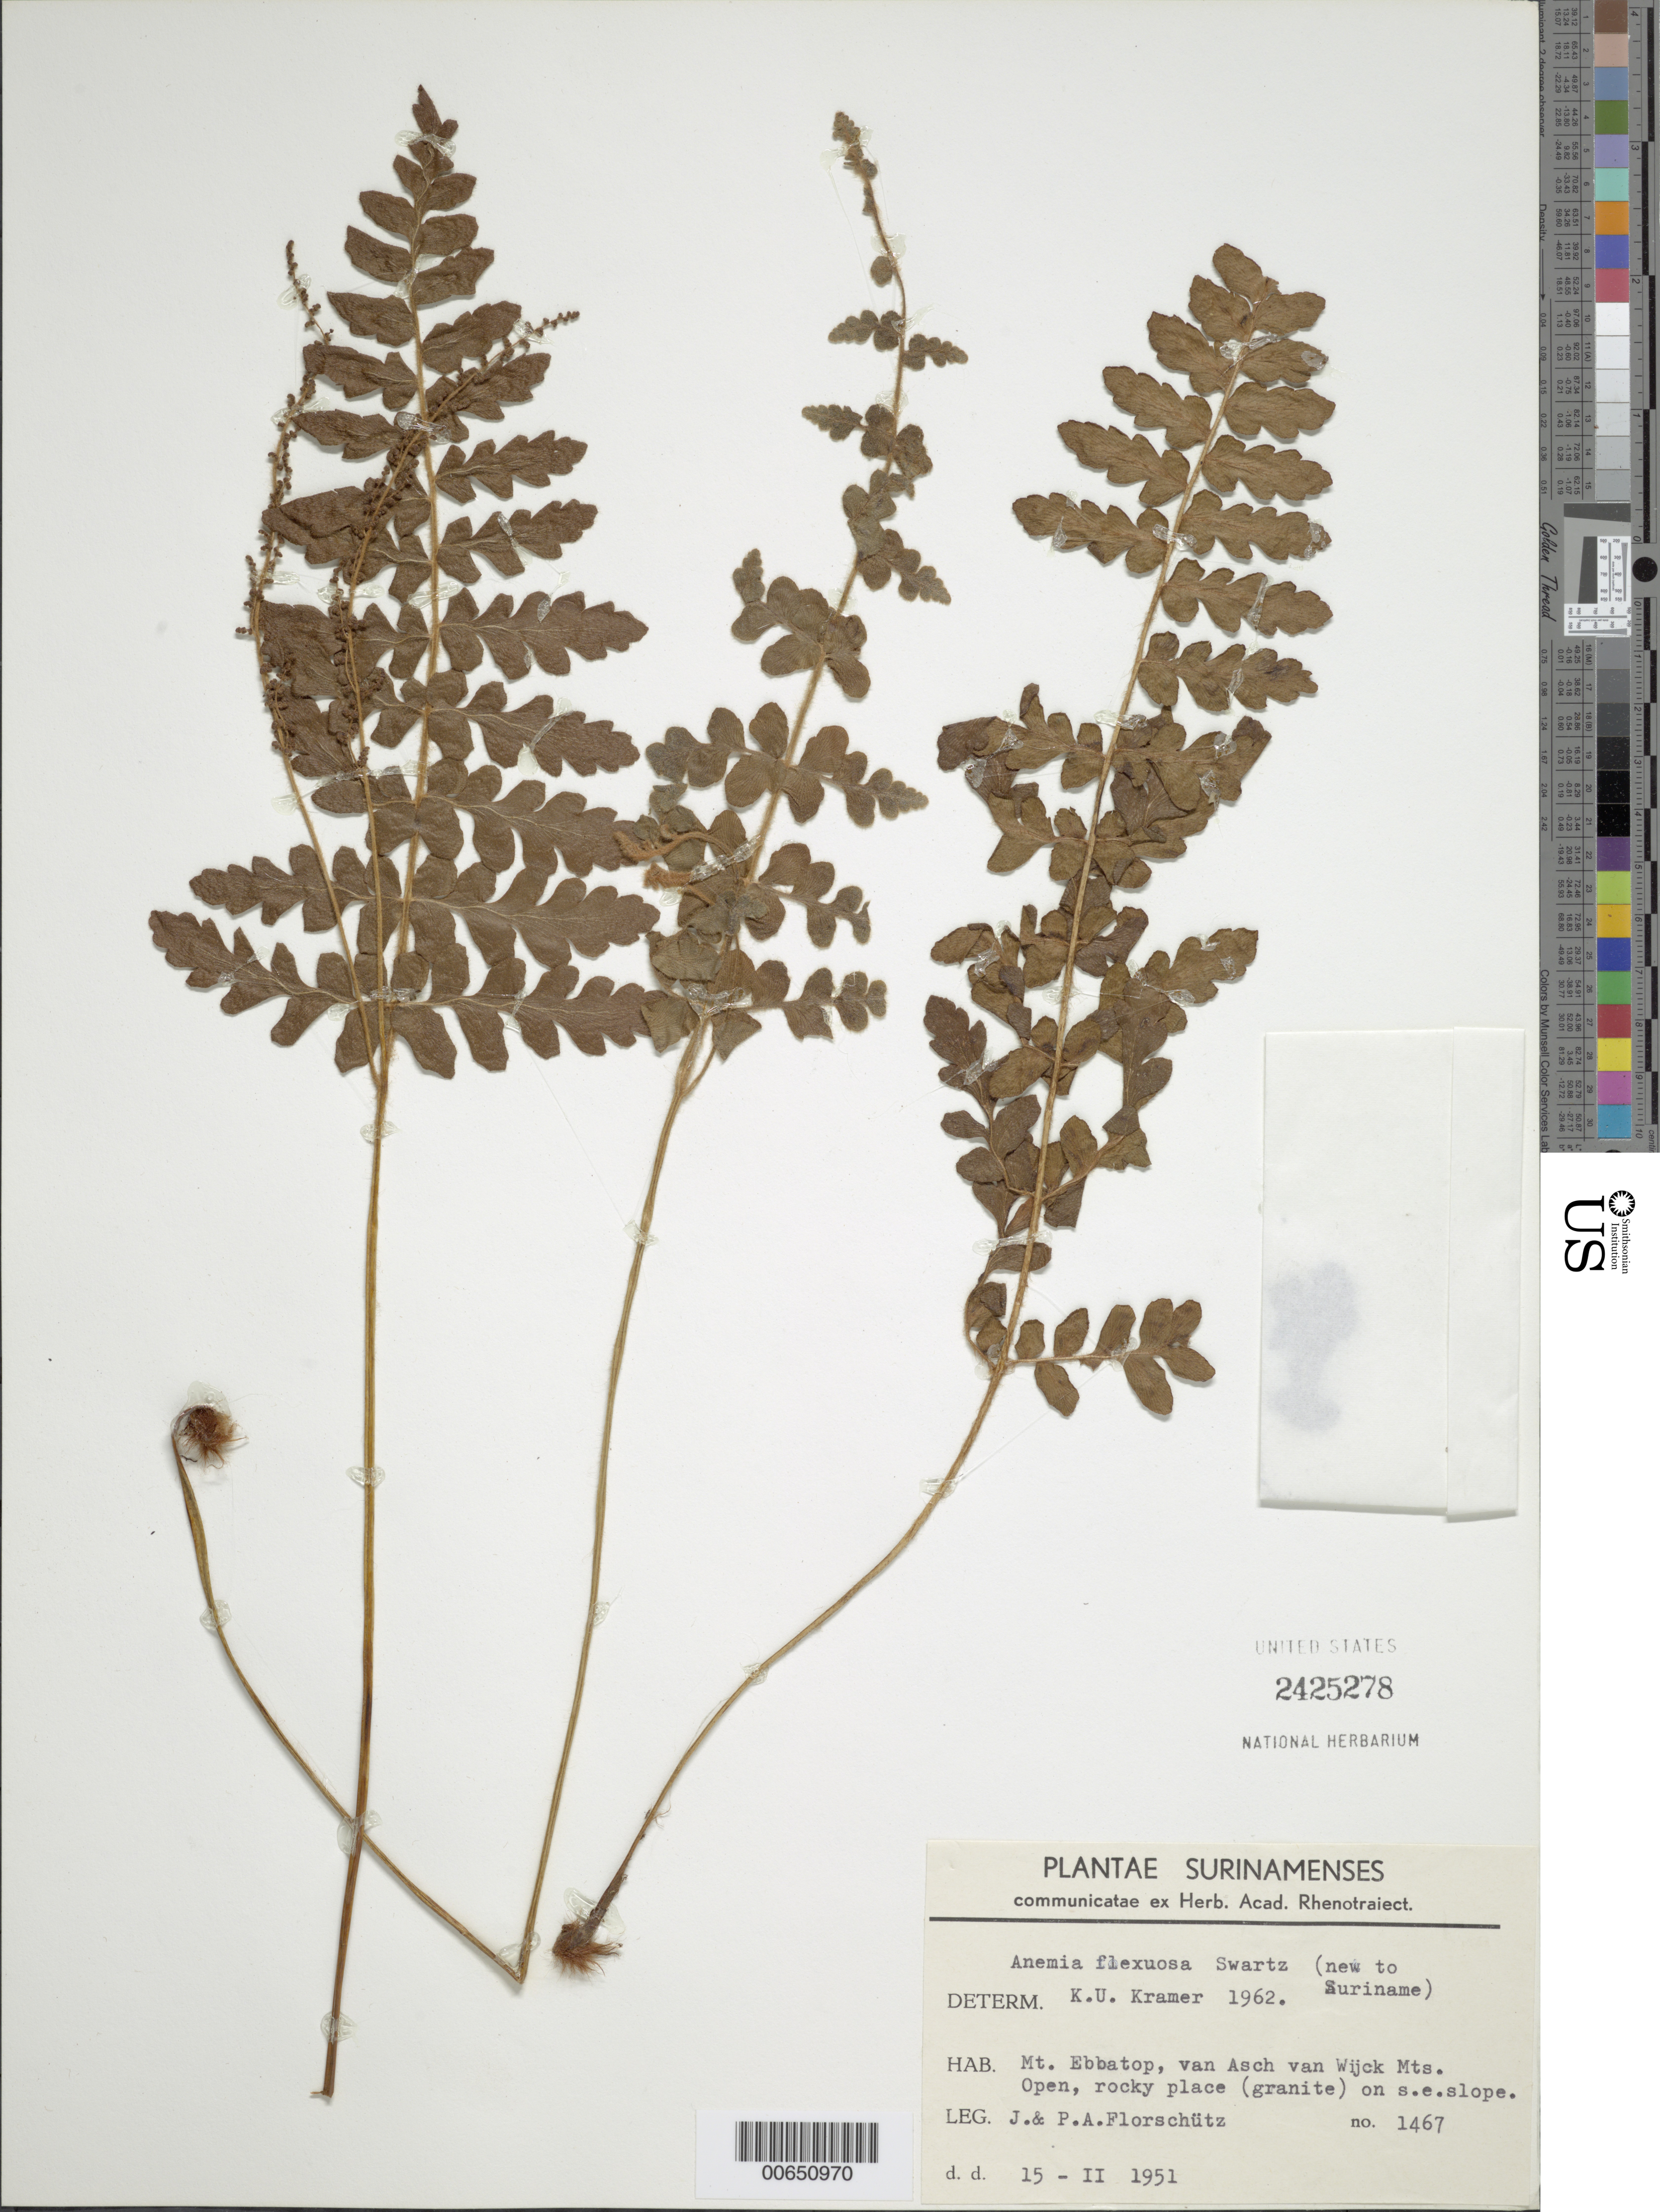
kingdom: Plantae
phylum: Tracheophyta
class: Polypodiopsida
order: Schizaeales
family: Anemiaceae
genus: Anemia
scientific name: Anemia flexuosa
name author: (Savigny) Sw.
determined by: Kramer, K. U.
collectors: J. Florschütz-de Waard & P. Florschütz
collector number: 1467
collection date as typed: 15-Feb-51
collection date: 1951-02-15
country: Suriname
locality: Mt. Ebbatop, van Asch van Wijk Mts.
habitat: Open rocky place (granite) on S.E. slope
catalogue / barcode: US 2425278